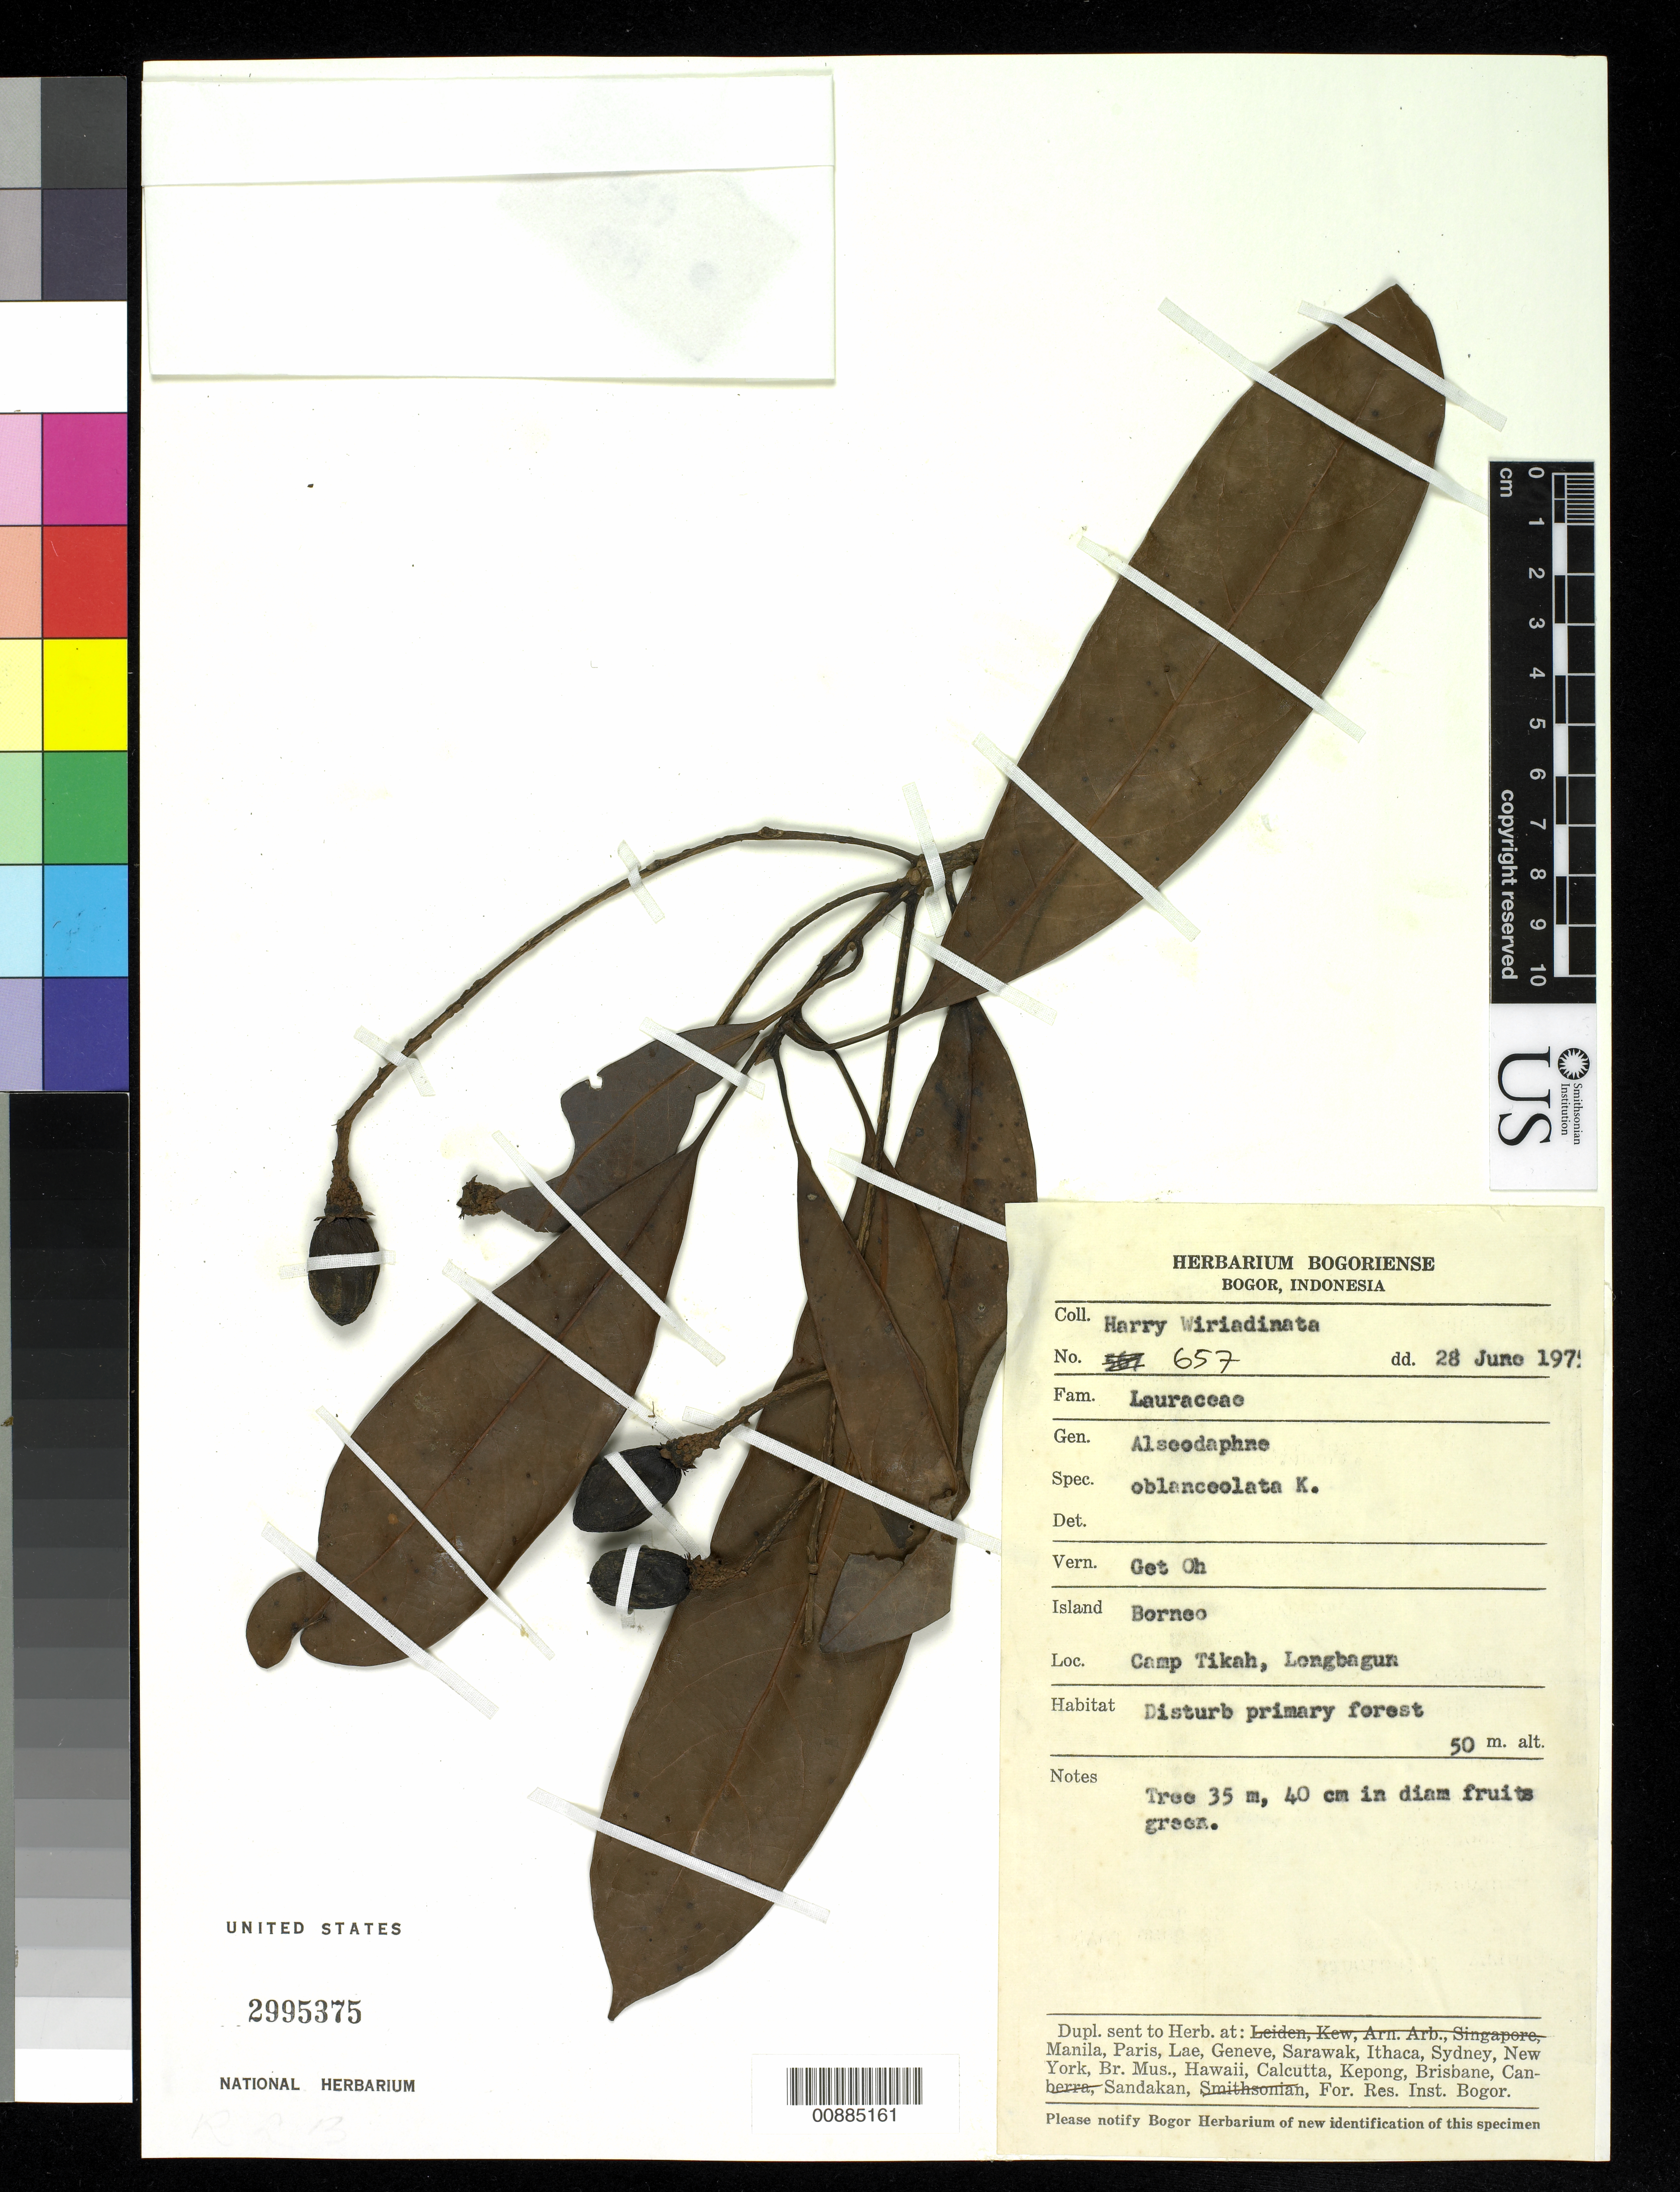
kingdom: Plantae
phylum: Tracheophyta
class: Magnoliopsida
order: Laurales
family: Lauraceae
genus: Alseodaphne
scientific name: Alseodaphne oblanceolatum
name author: Merr.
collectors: H. Wiriadinata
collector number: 657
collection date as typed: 28 Jun 1975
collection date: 1975-06-28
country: Malaysia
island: Borneo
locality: Camp Tikah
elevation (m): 50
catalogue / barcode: US 2995375